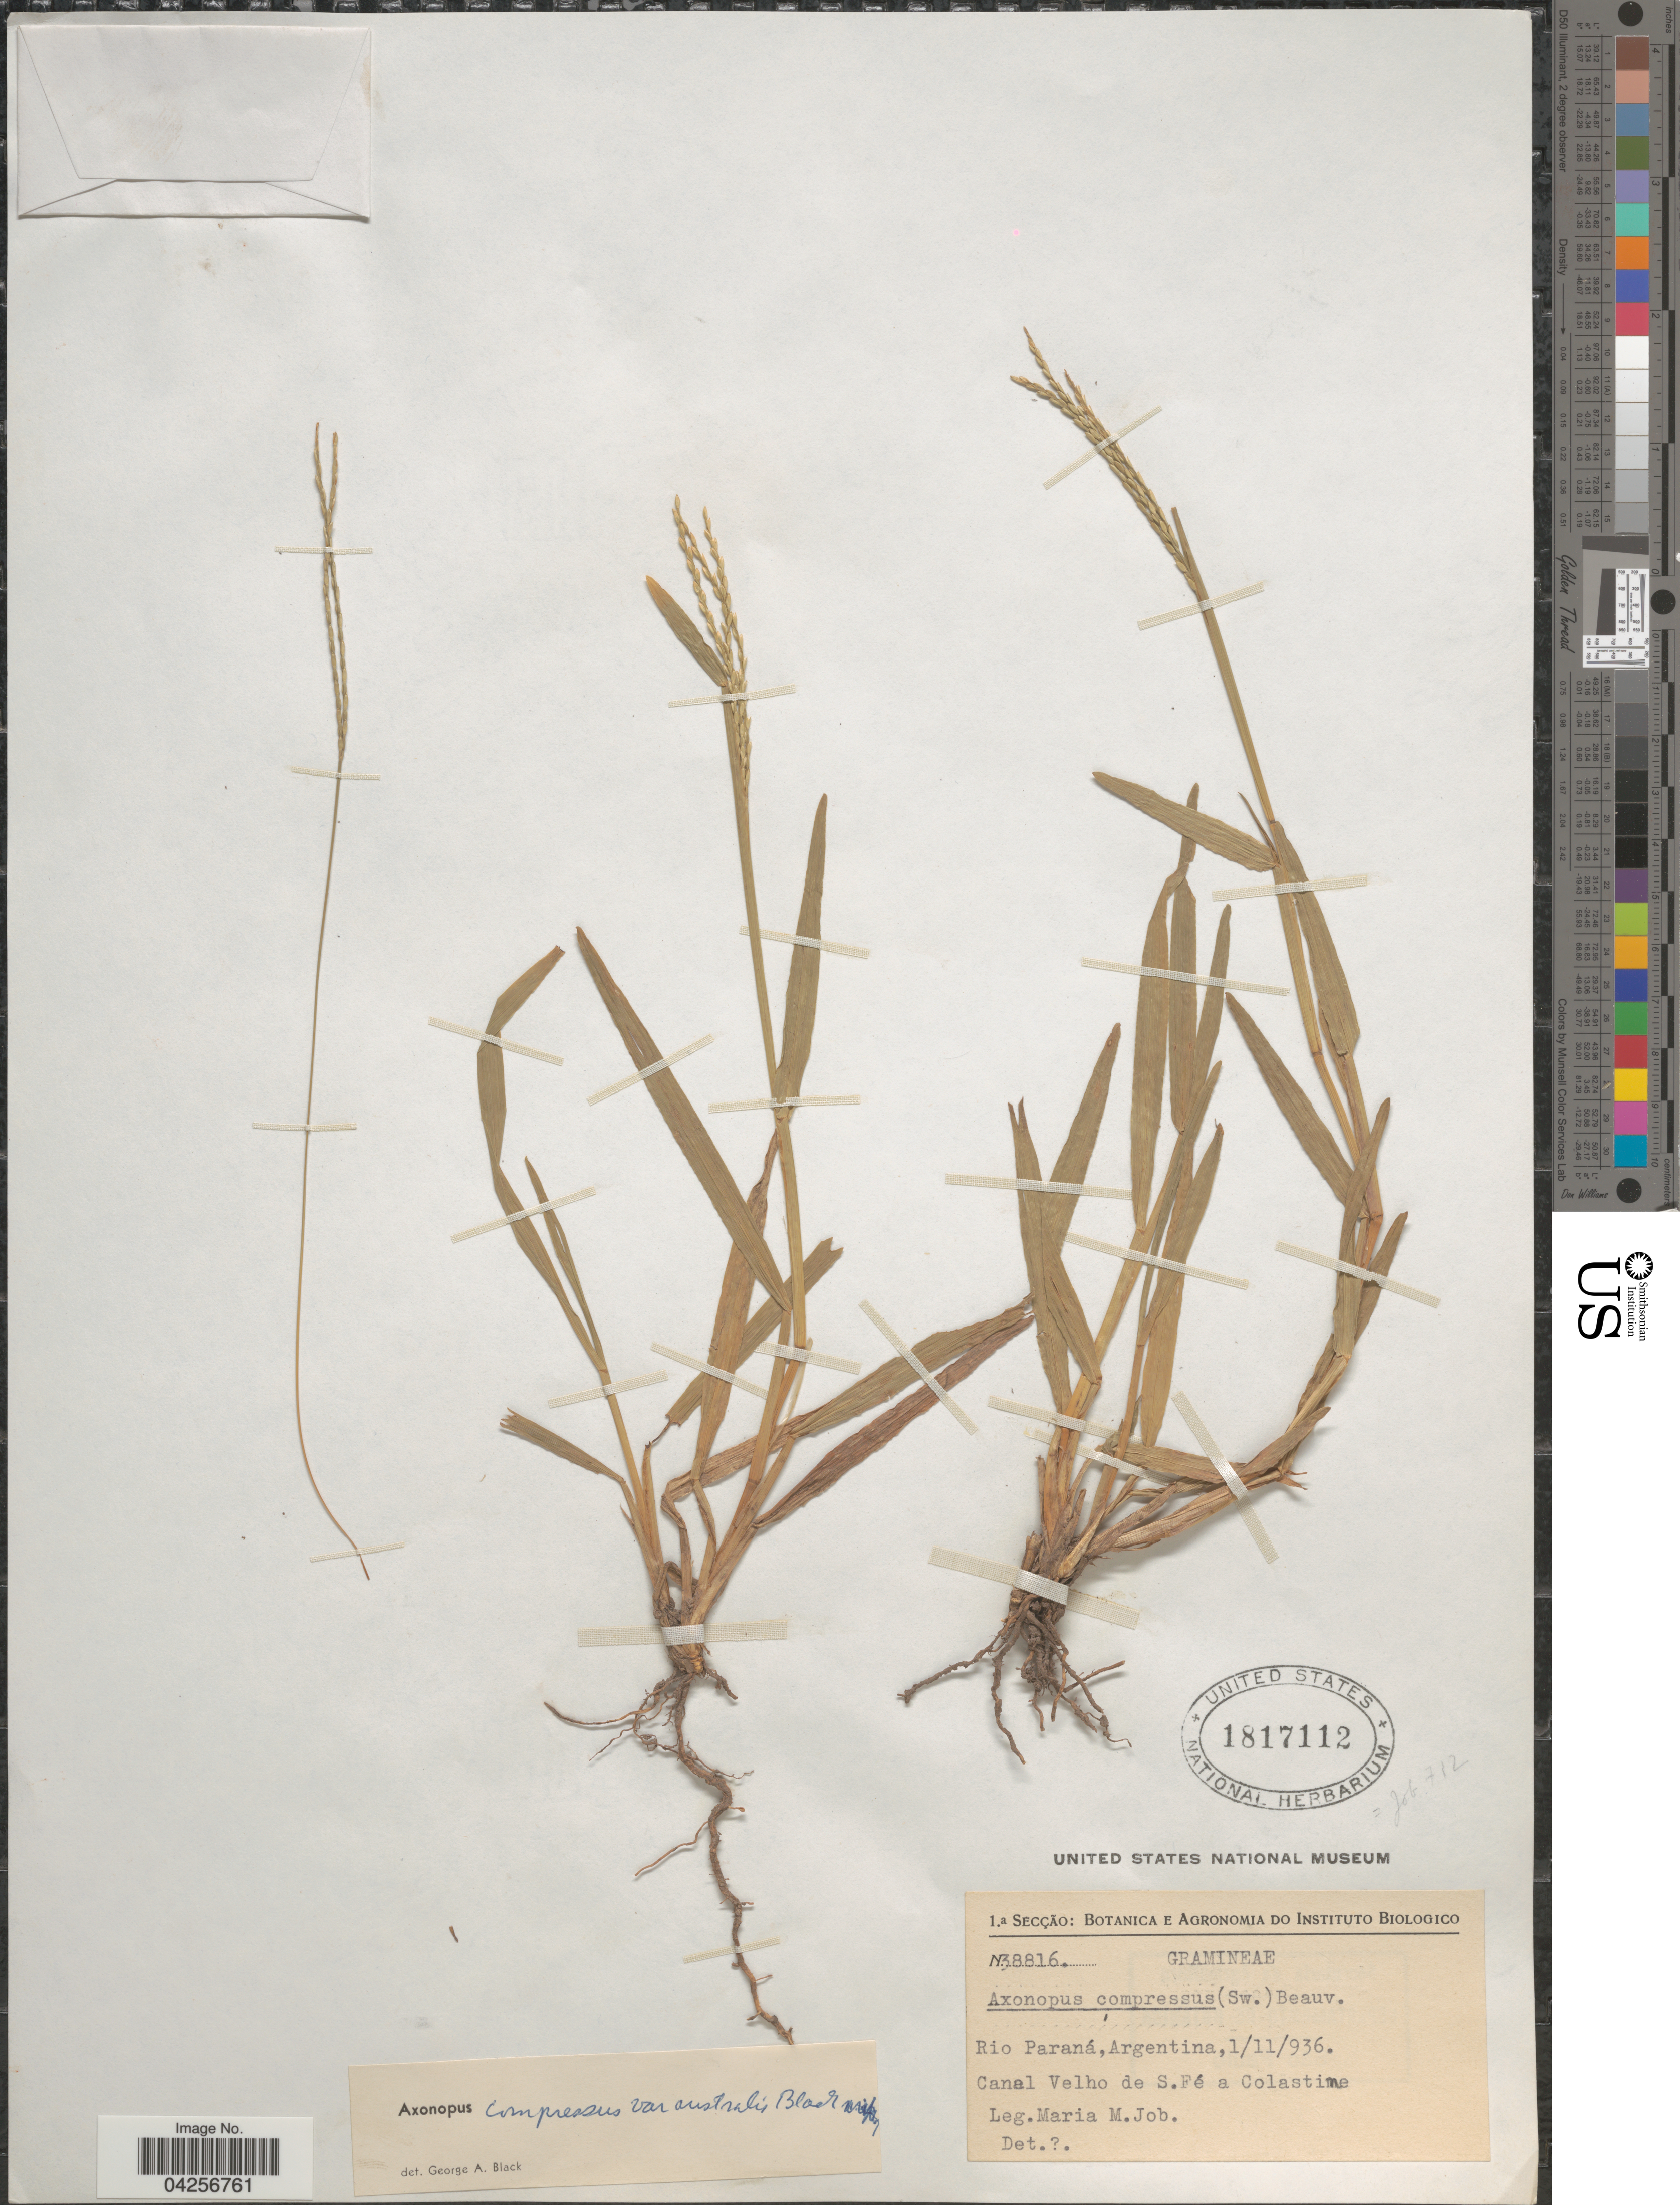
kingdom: Plantae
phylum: Tracheophyta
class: Liliopsida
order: Poales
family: Poaceae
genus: Axonopus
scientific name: Axonopus compressus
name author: (Sw.) P. Beauv.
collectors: M. Job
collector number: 38816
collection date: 1936-11-01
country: Argentina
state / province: Santa Fe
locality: Rio Paraná. Canal Velho de S.Fé a Colastine.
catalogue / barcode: US 1817112